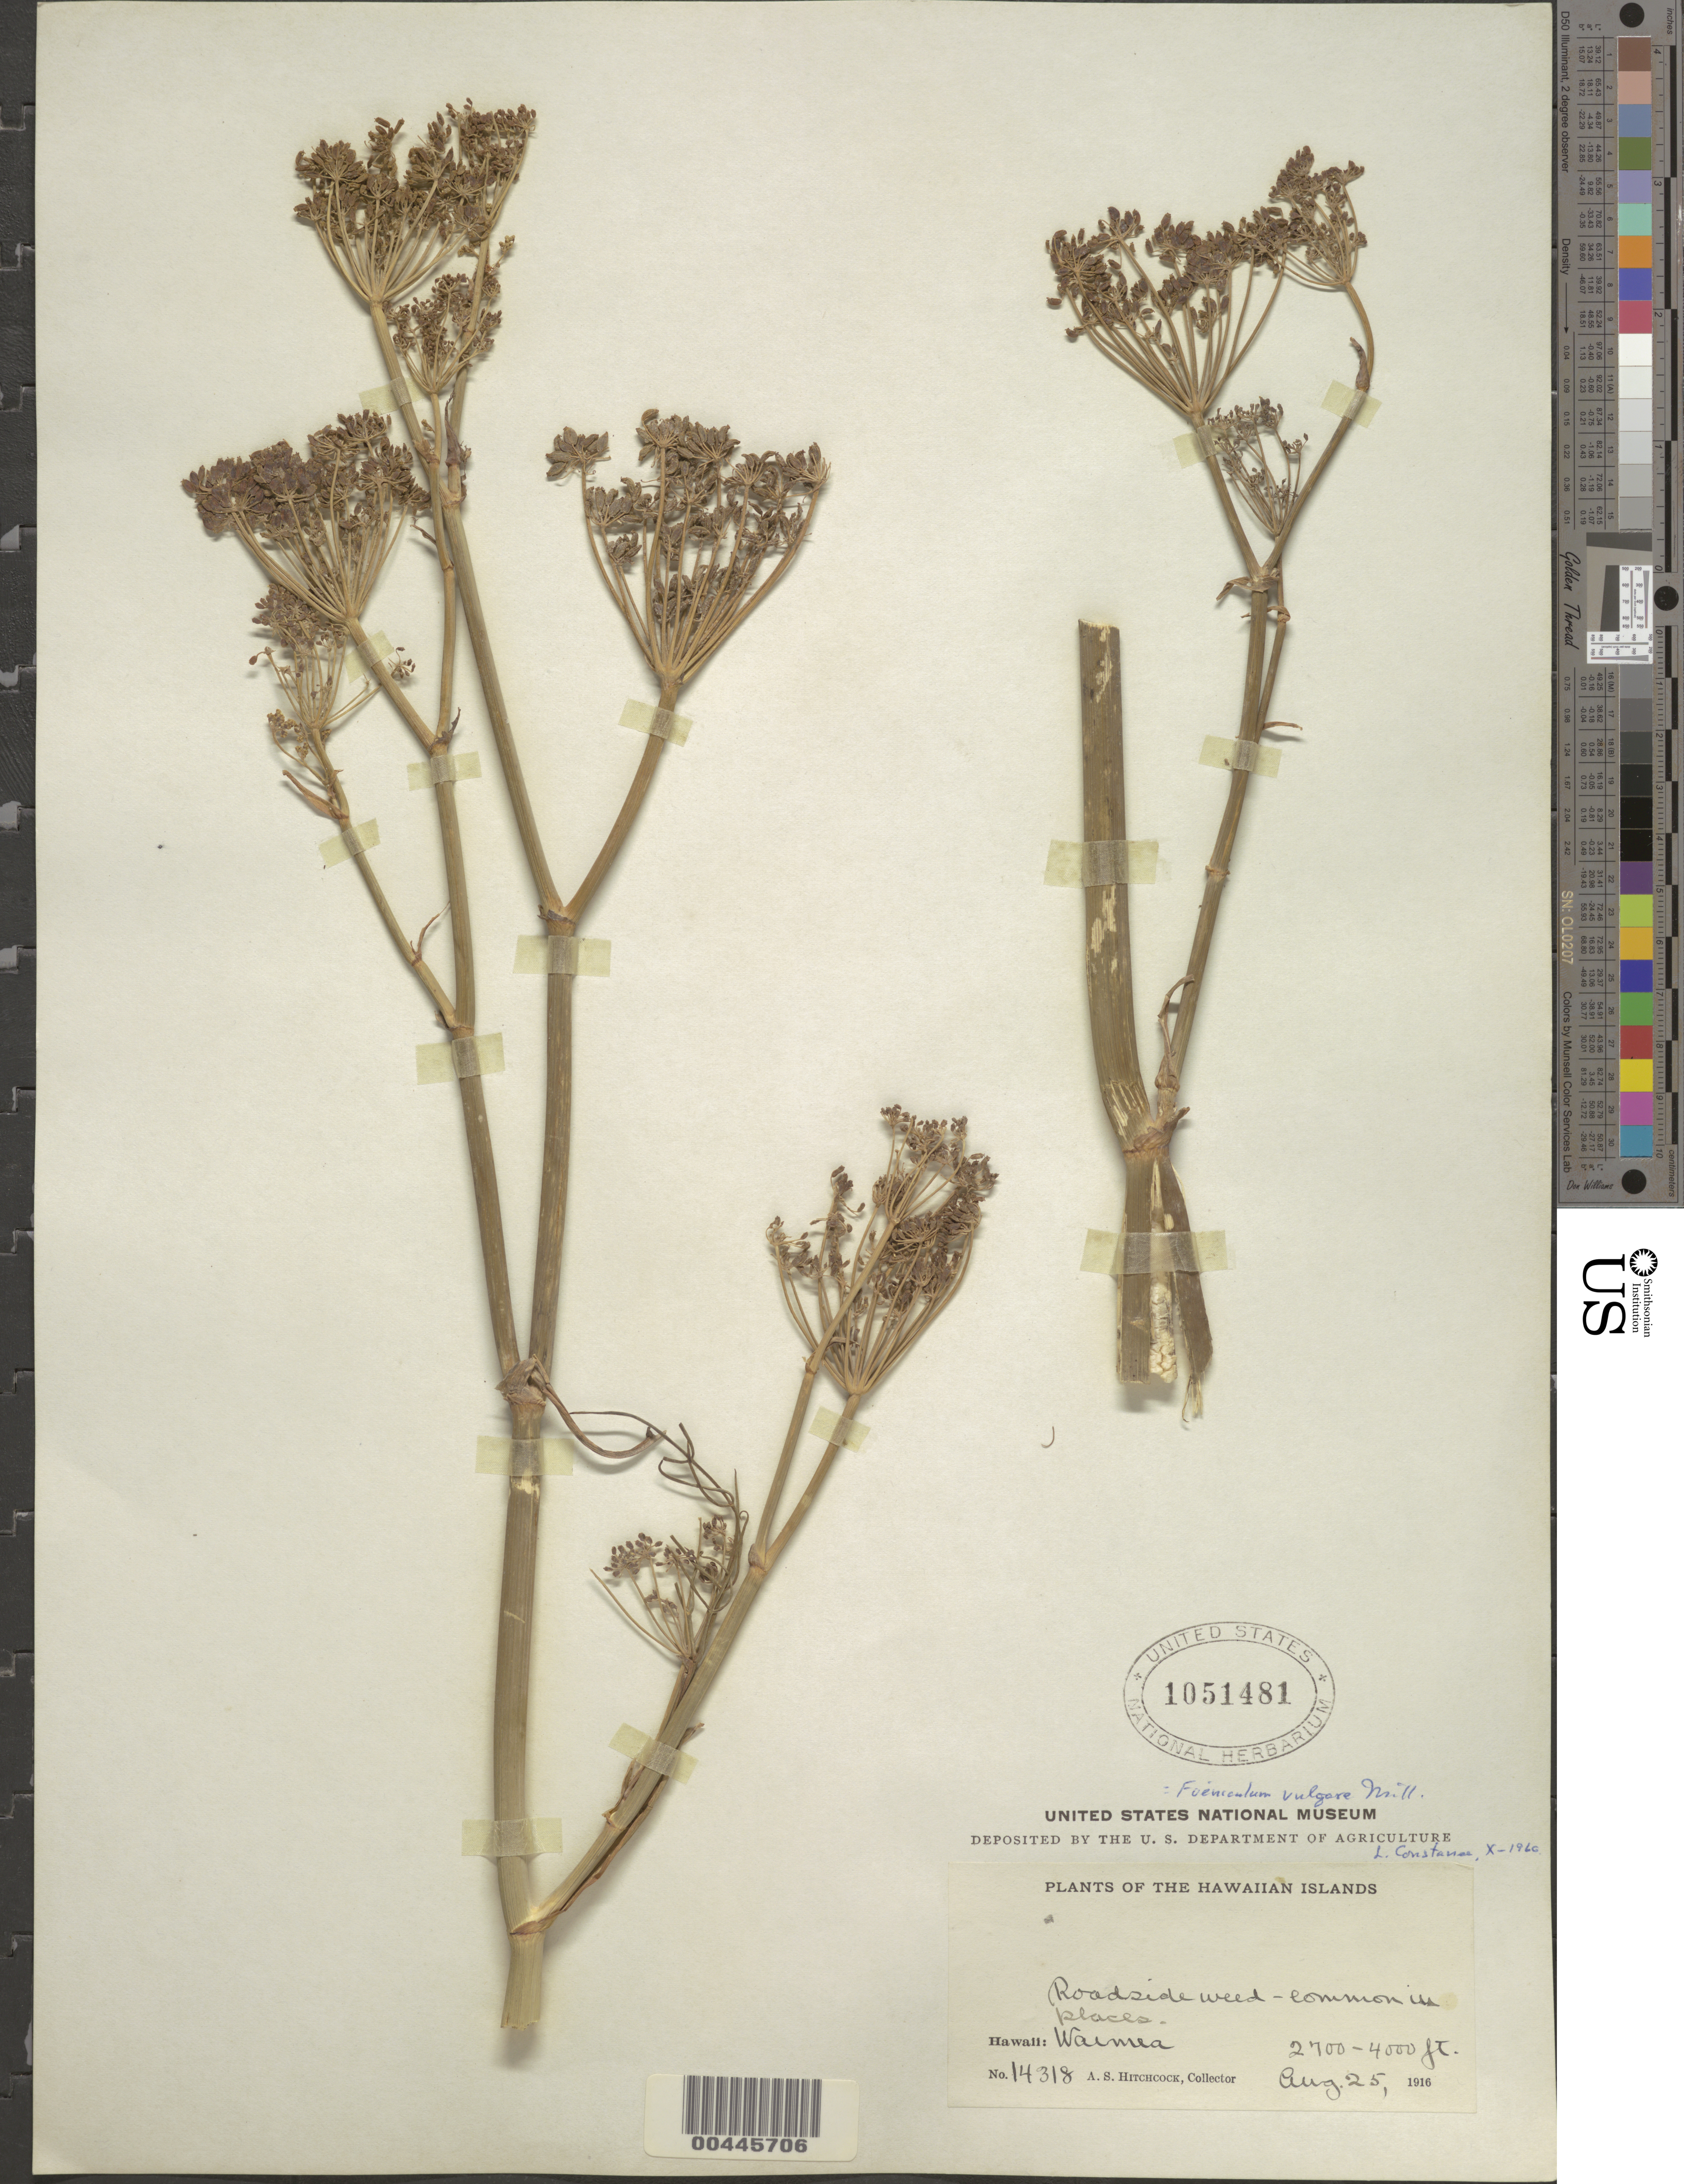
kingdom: Plantae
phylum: Tracheophyta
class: Magnoliopsida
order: Apiales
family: Apiaceae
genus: Foeniculum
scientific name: Foeniculum vulgare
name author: Mill.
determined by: Constance, L., (UC), University of California Berkeley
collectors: A. S. Hitchcock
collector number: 14318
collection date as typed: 25 Aug 1916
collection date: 1916-08-25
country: United States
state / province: Hawaii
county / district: Kauai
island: Kaua'i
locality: Waimea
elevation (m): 823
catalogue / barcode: US 1051481